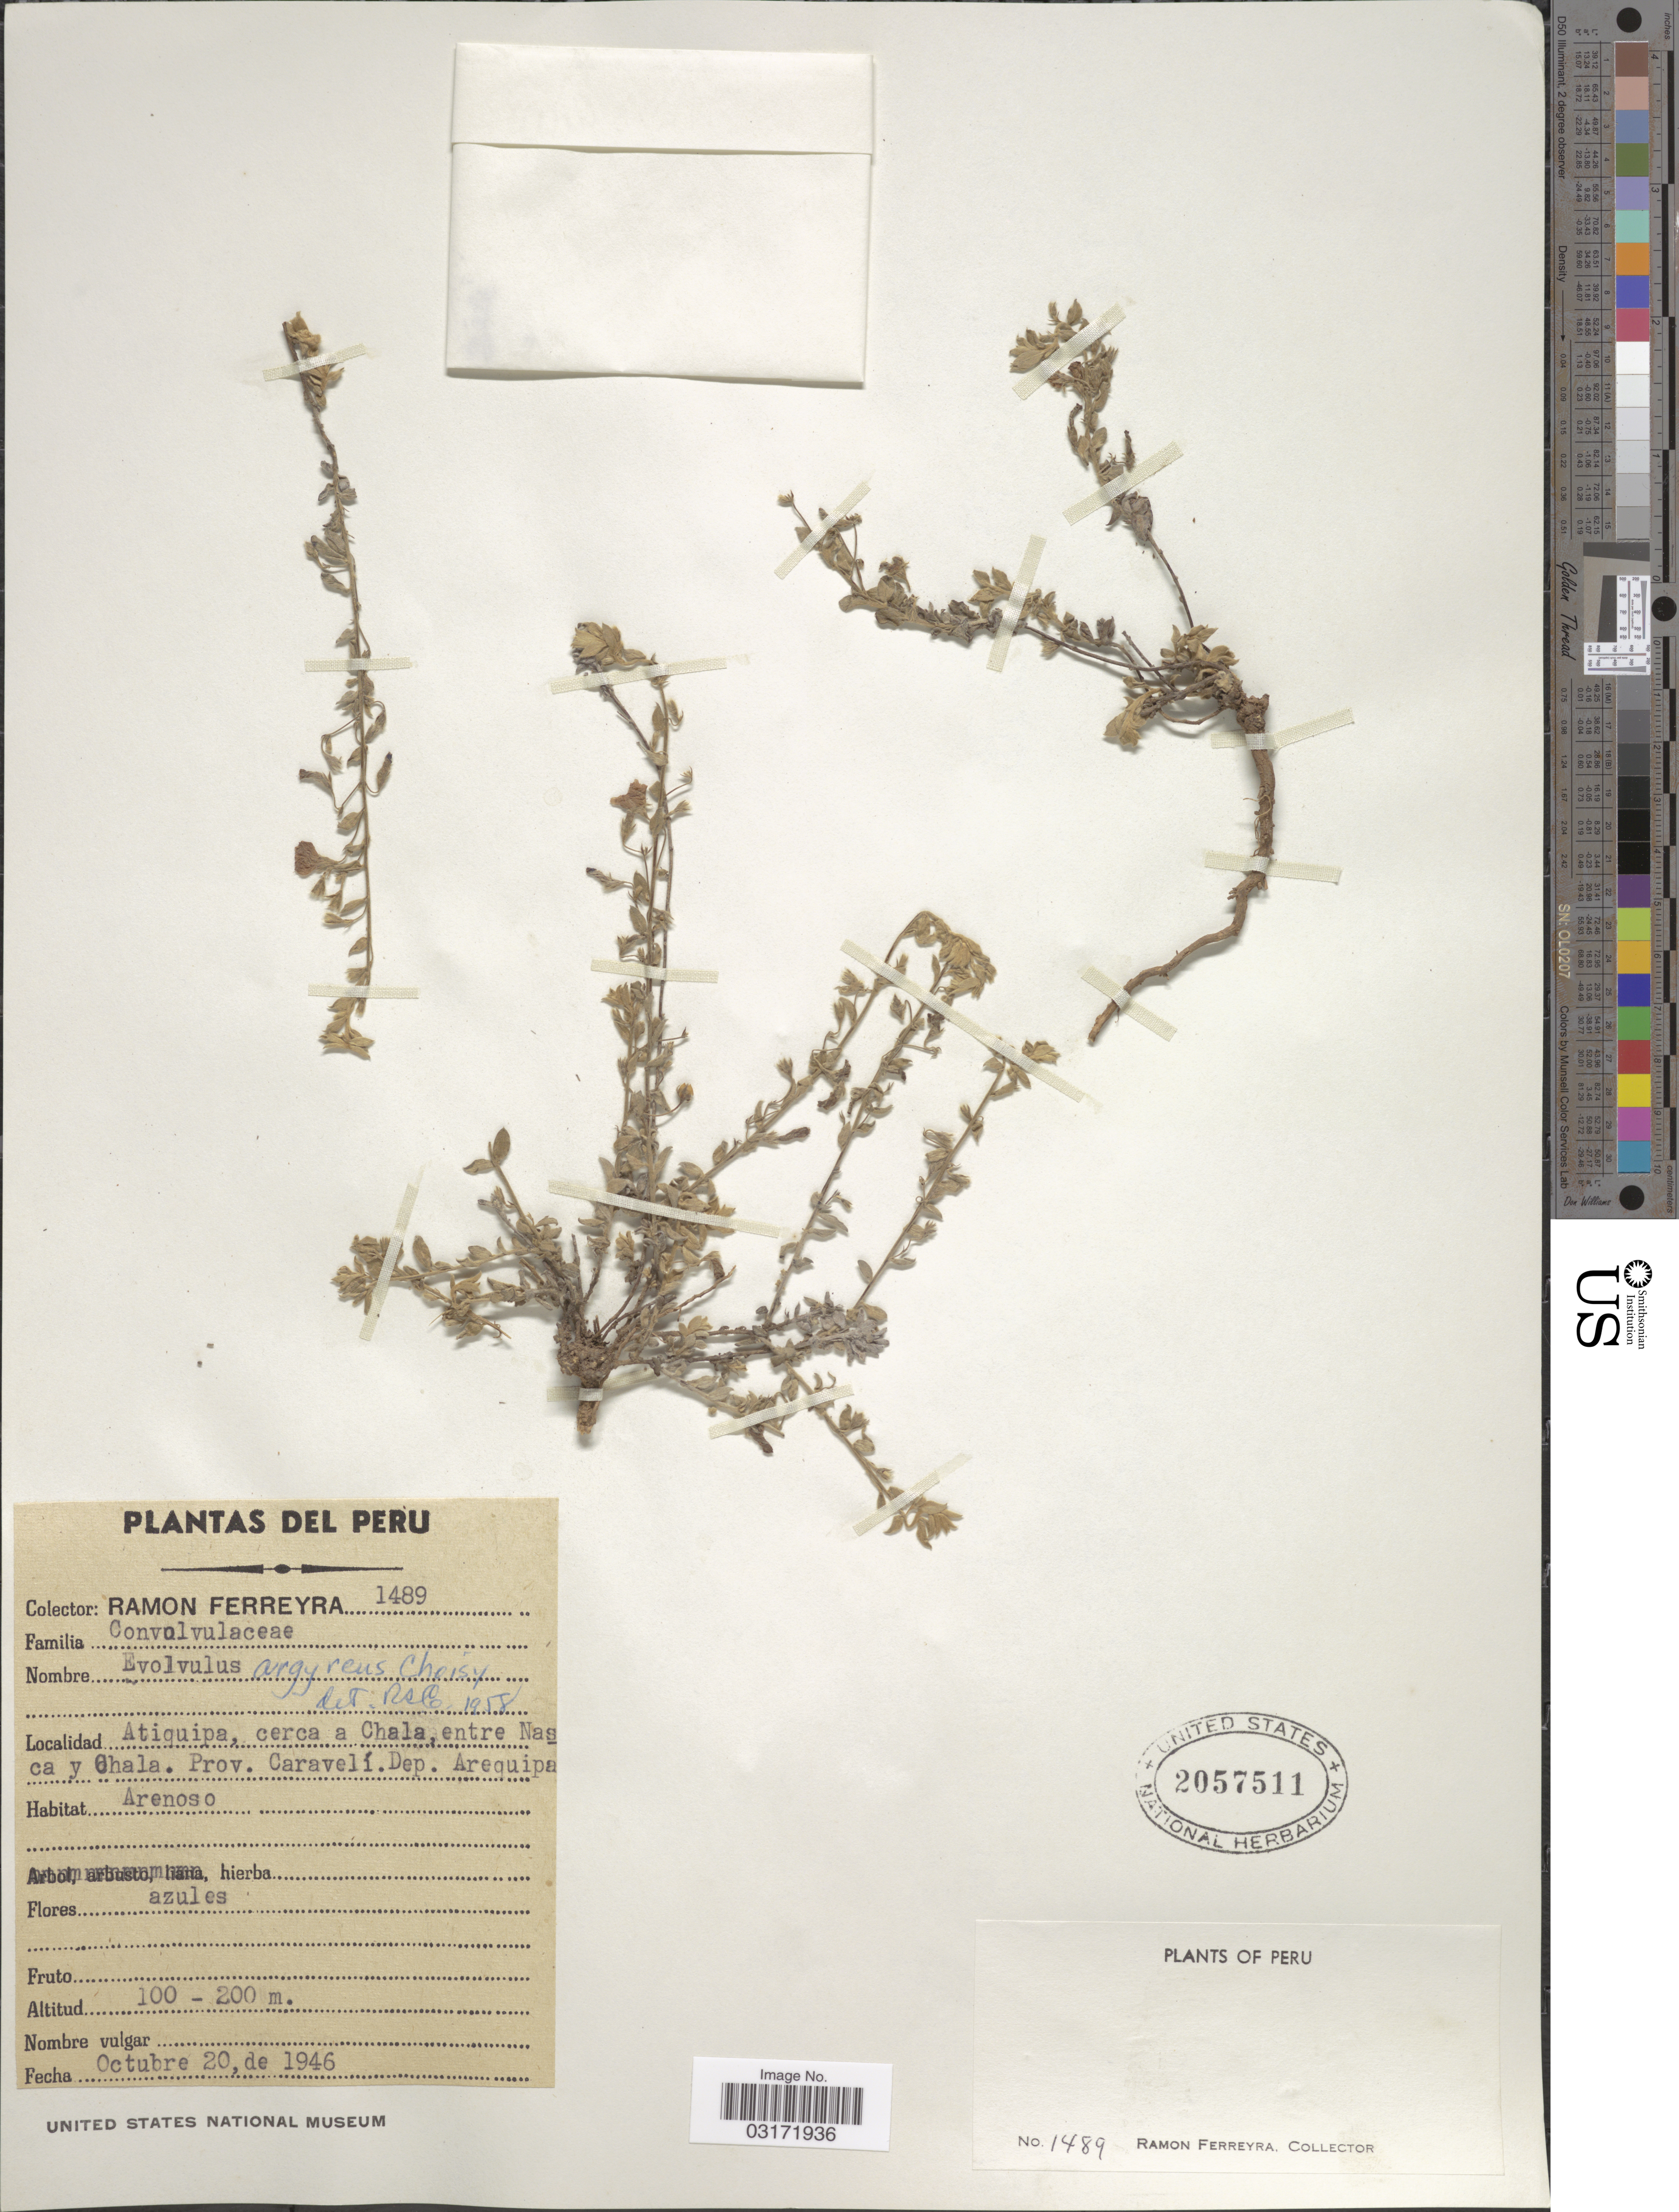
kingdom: Plantae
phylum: Tracheophyta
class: Magnoliopsida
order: Solanales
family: Convolvulaceae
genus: Evolvulus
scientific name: Evolvulus argyreus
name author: Choisy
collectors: R. A. Ferreyra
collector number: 1489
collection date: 1946-10-20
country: Peru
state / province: Arequipa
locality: Atiquipa, cerca a Chala, entre Nasca y Chala. Prov. Caravelí. Dep. Arequipa.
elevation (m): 100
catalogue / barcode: US 2057511